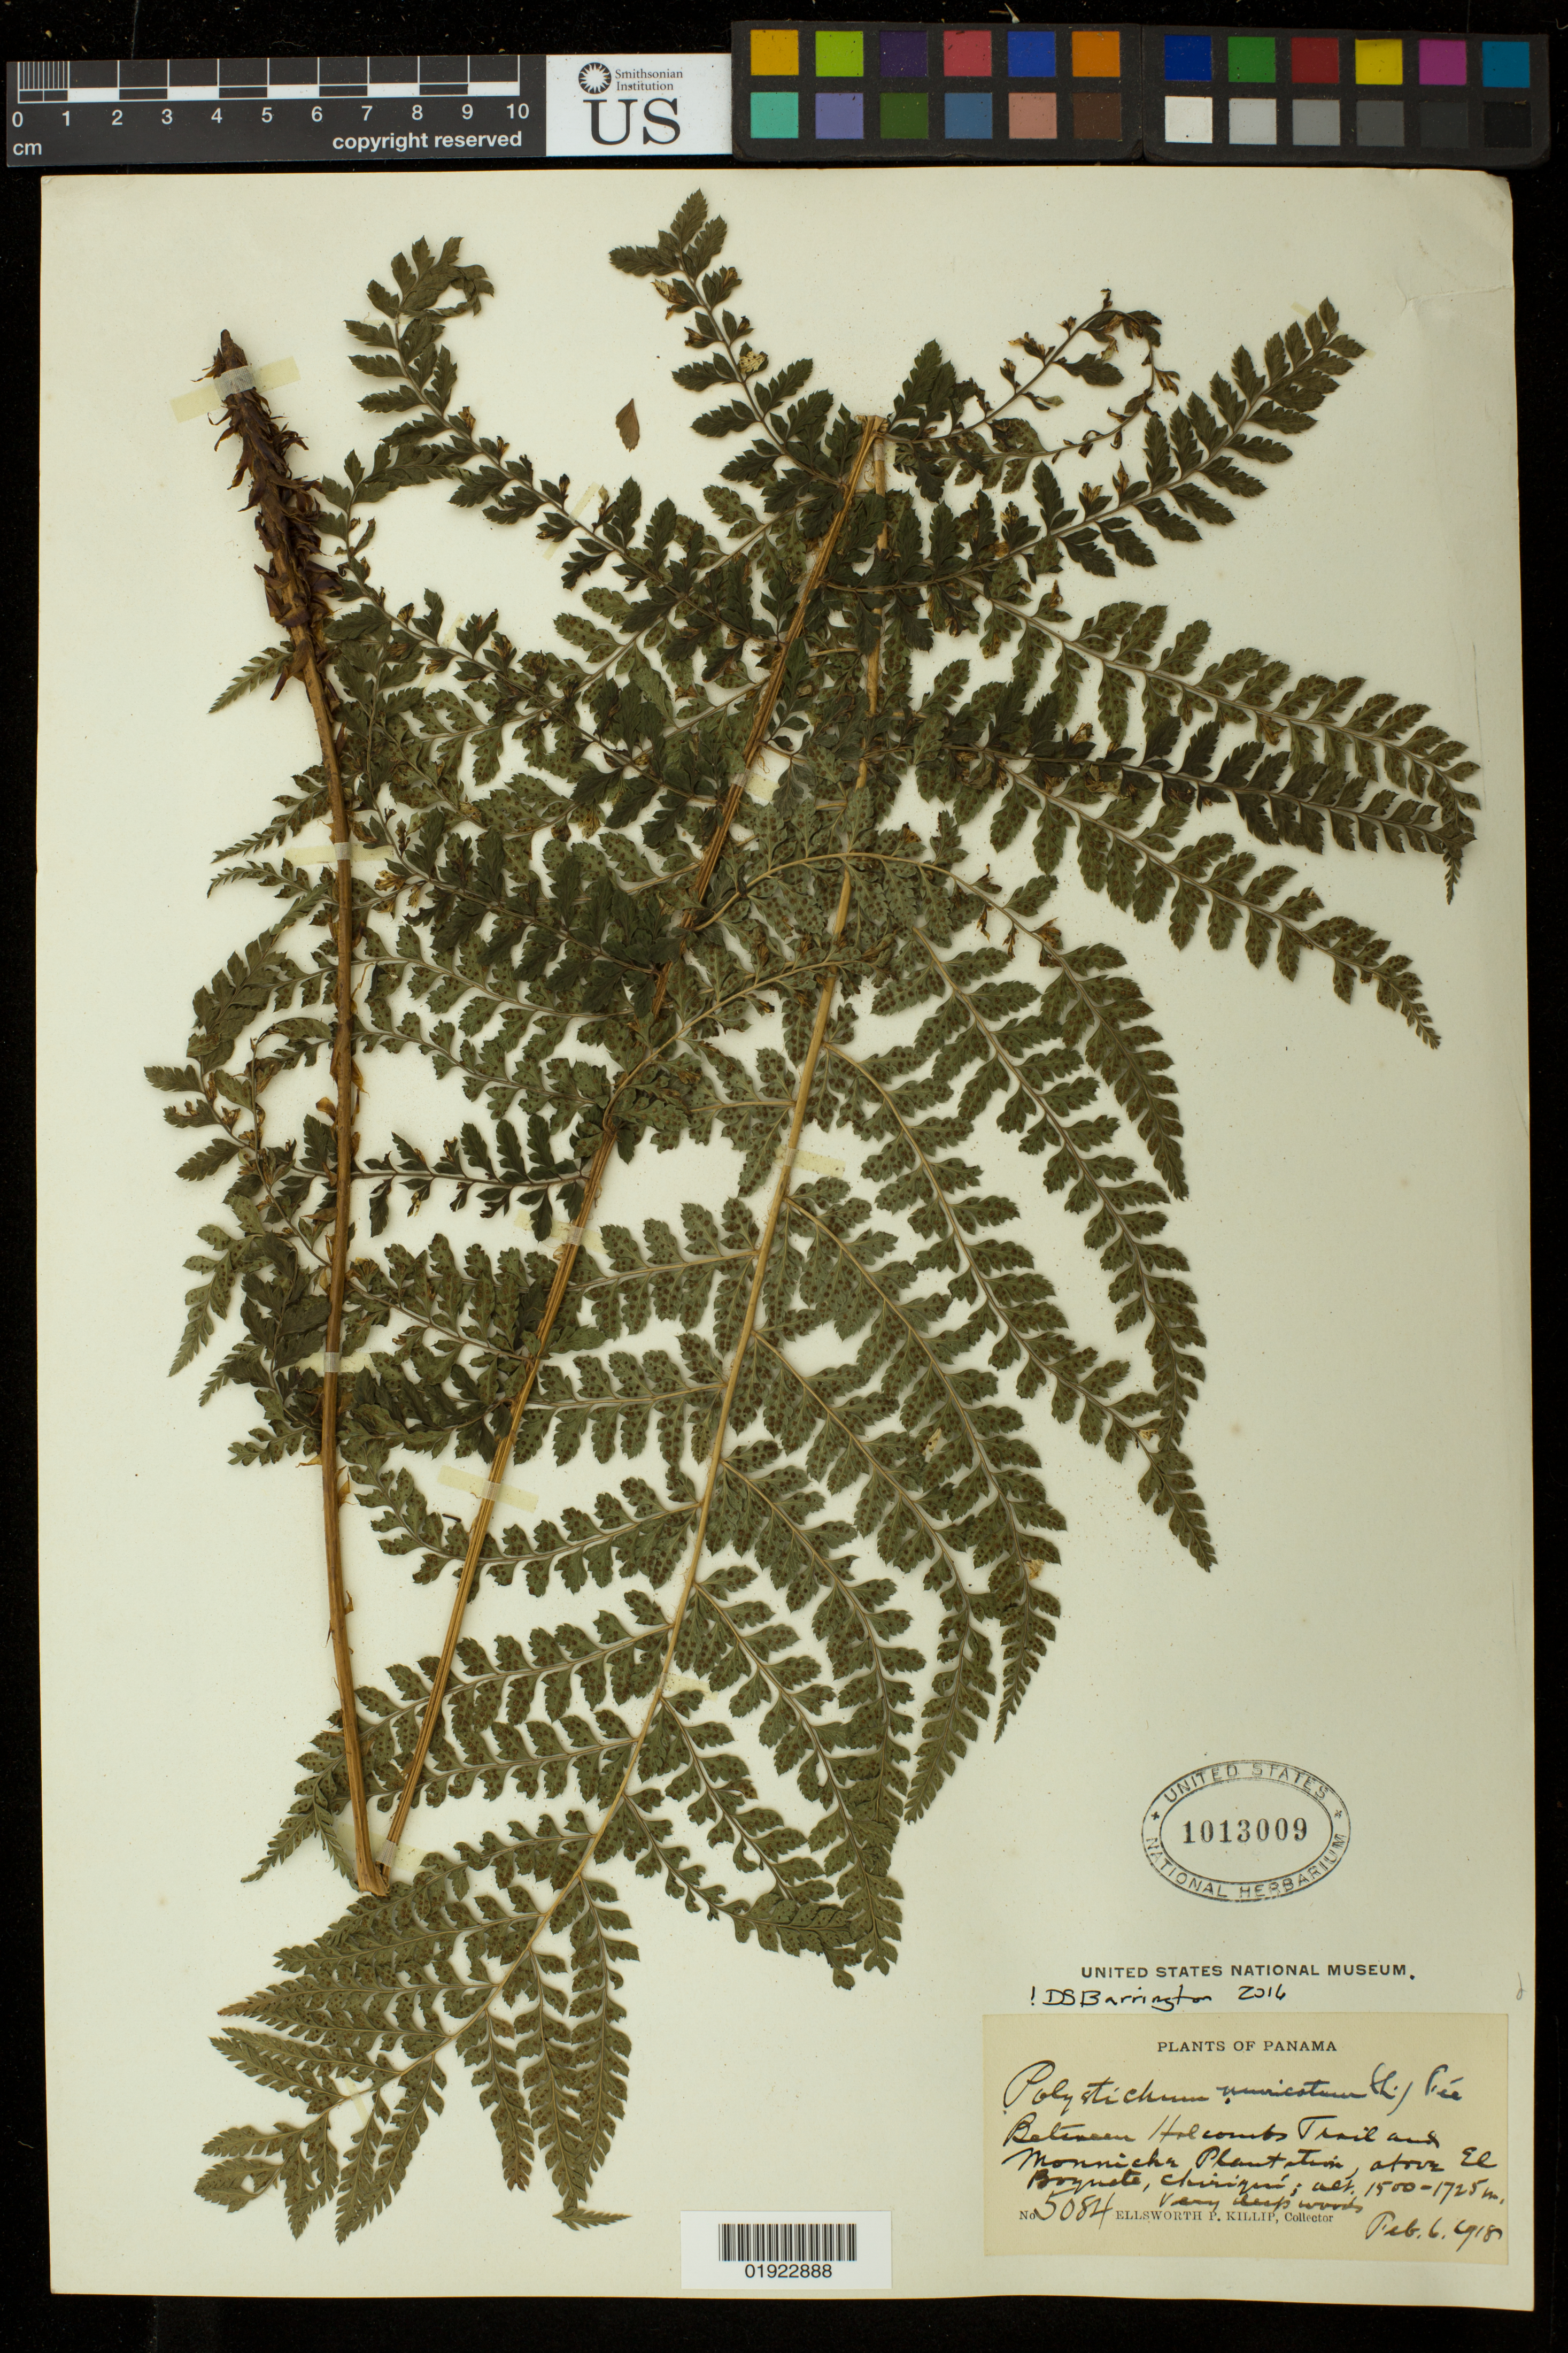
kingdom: Plantae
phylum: Tracheophyta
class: Polypodiopsida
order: Polypodiales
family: Dryopteridaceae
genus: Polystichum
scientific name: Polystichum muricatum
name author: (L.) Fée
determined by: Barrington, D. S., Curator (VT), University of Vermont (UNITED STATES)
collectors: E. P. Killip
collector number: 5084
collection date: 1918-02-06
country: Panama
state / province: Chiriqui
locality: Between Holcomb's Trail and Monnicha Plantation, above El Boquete,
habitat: Very deep woods.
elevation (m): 1500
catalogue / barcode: US 1013009